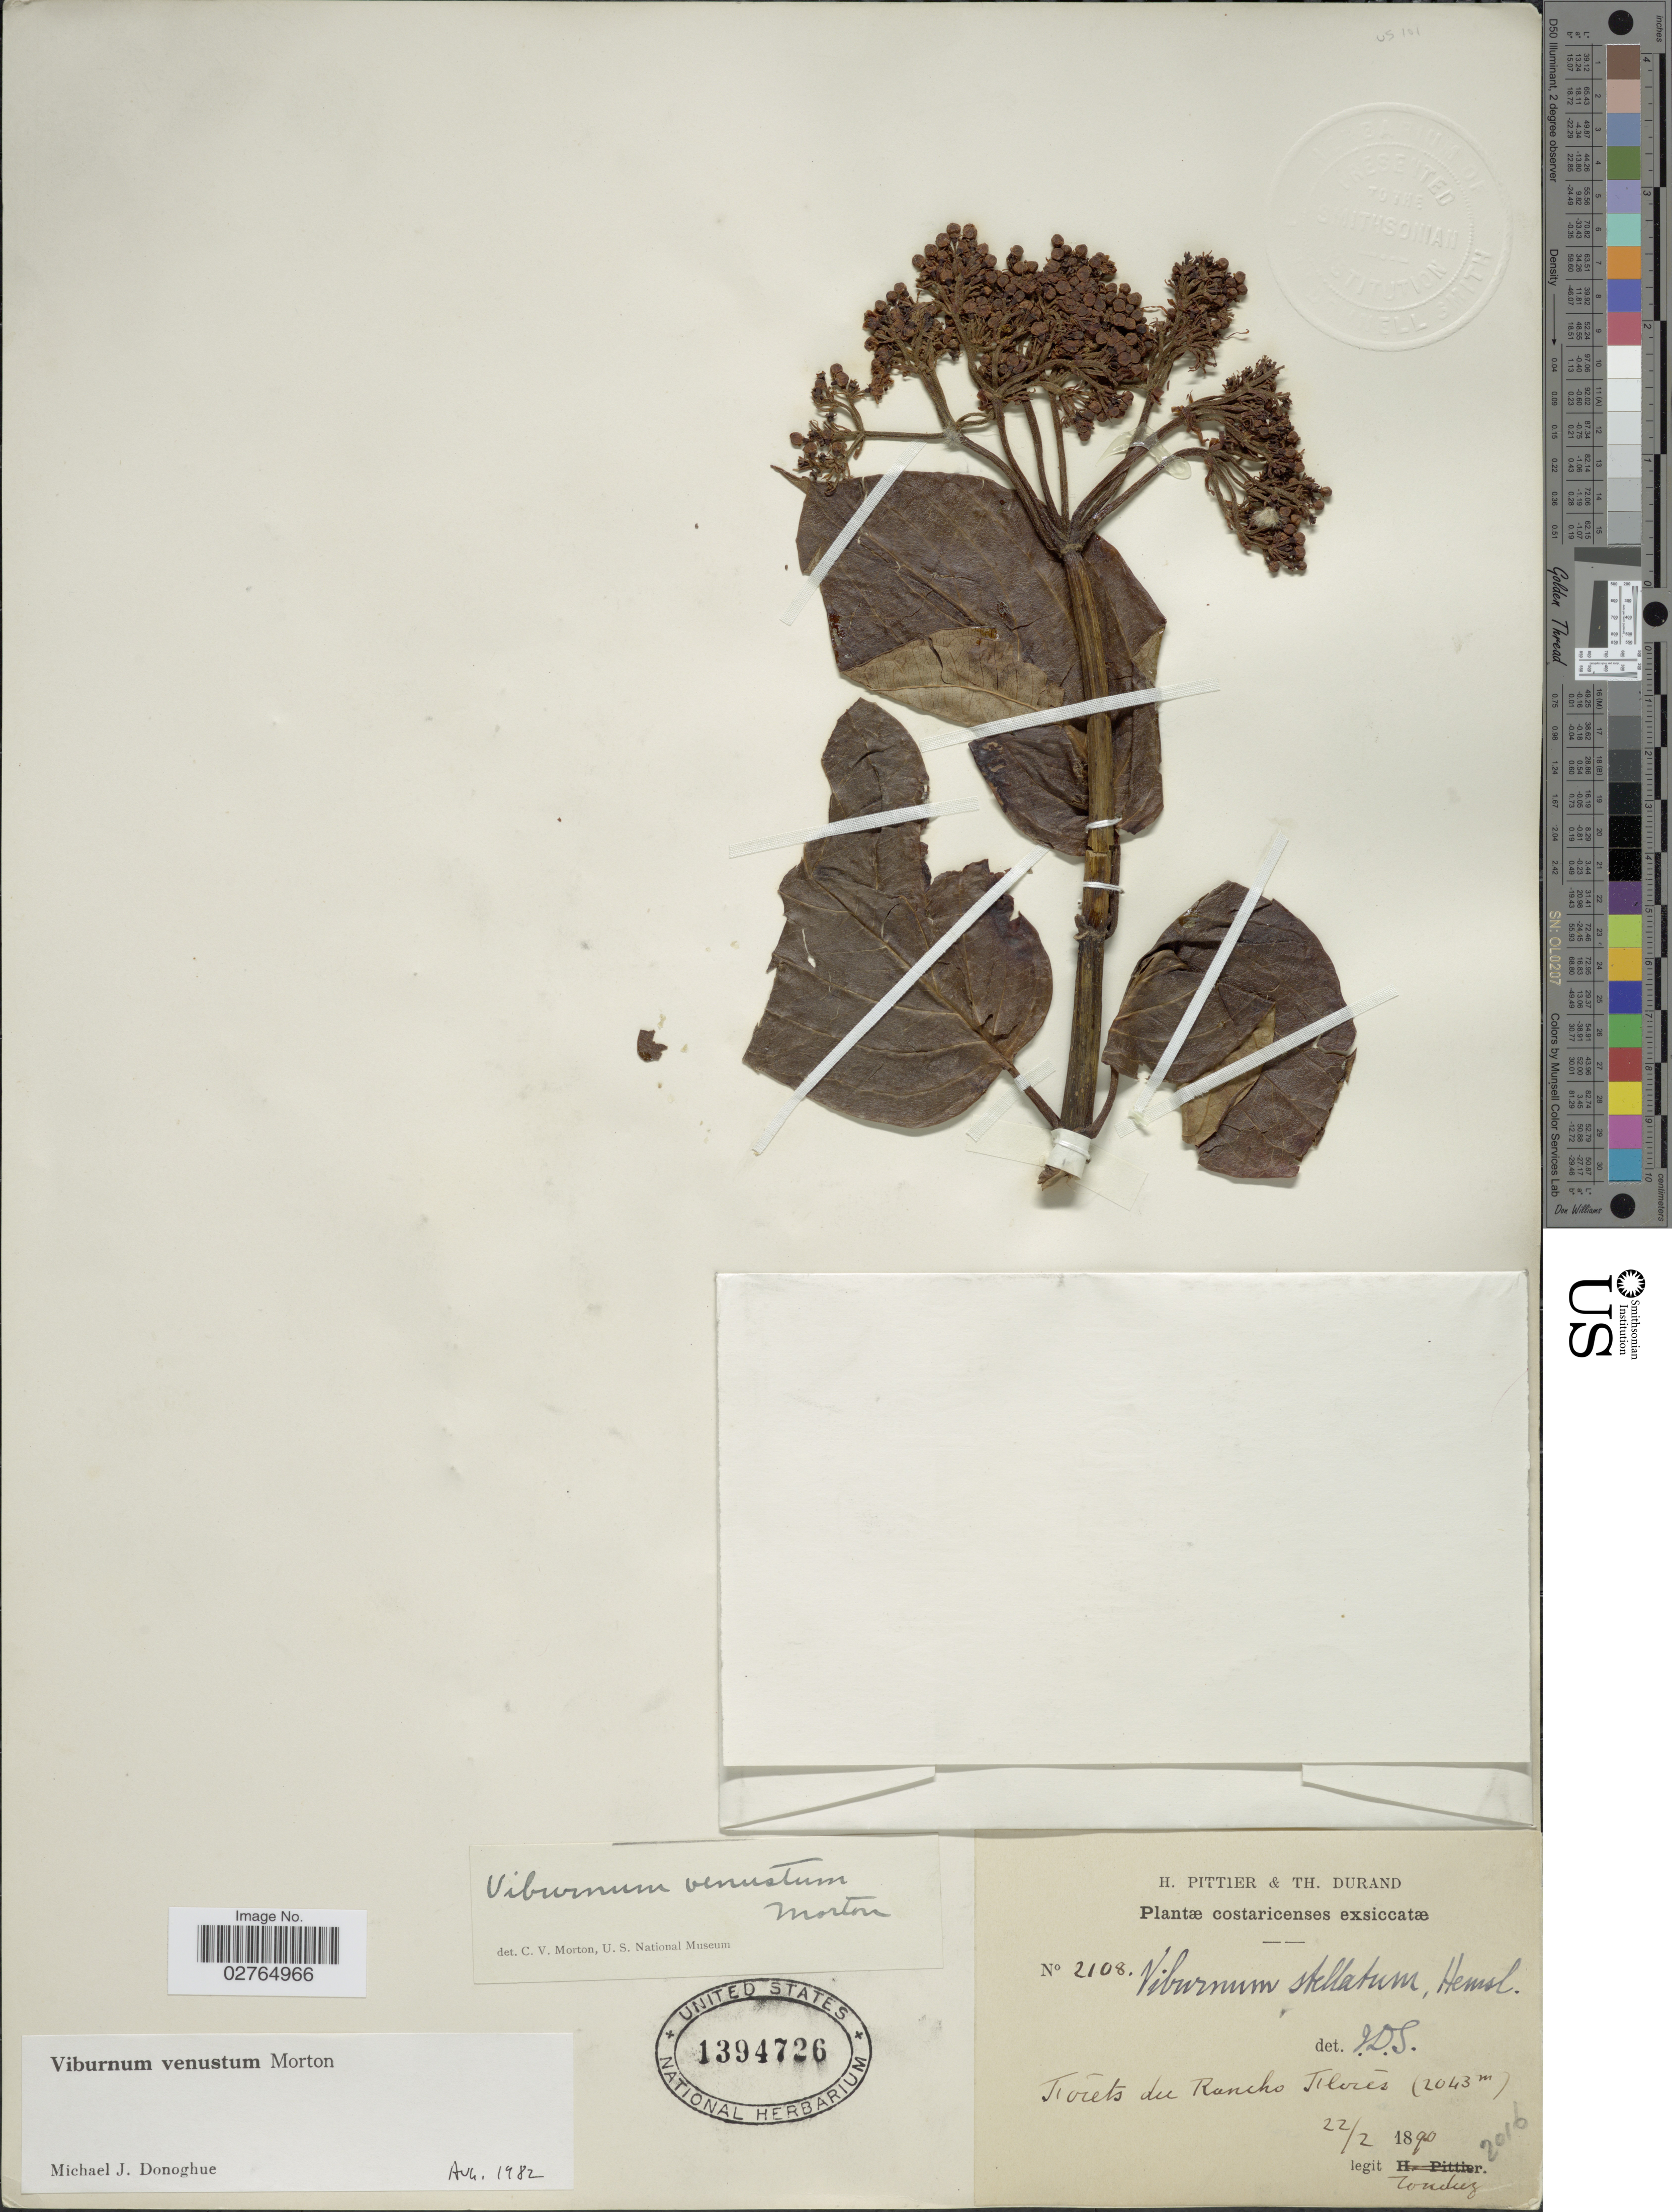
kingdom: Plantae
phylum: Tracheophyta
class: Magnoliopsida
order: Dipsacales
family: Viburnaceae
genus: Viburnum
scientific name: Viburnum venustum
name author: C.V. Morton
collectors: A. Tonduz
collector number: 2108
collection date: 1890-02-22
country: Costa Rica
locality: Forêts du Rancho Florés.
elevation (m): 2043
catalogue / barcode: US 1394726